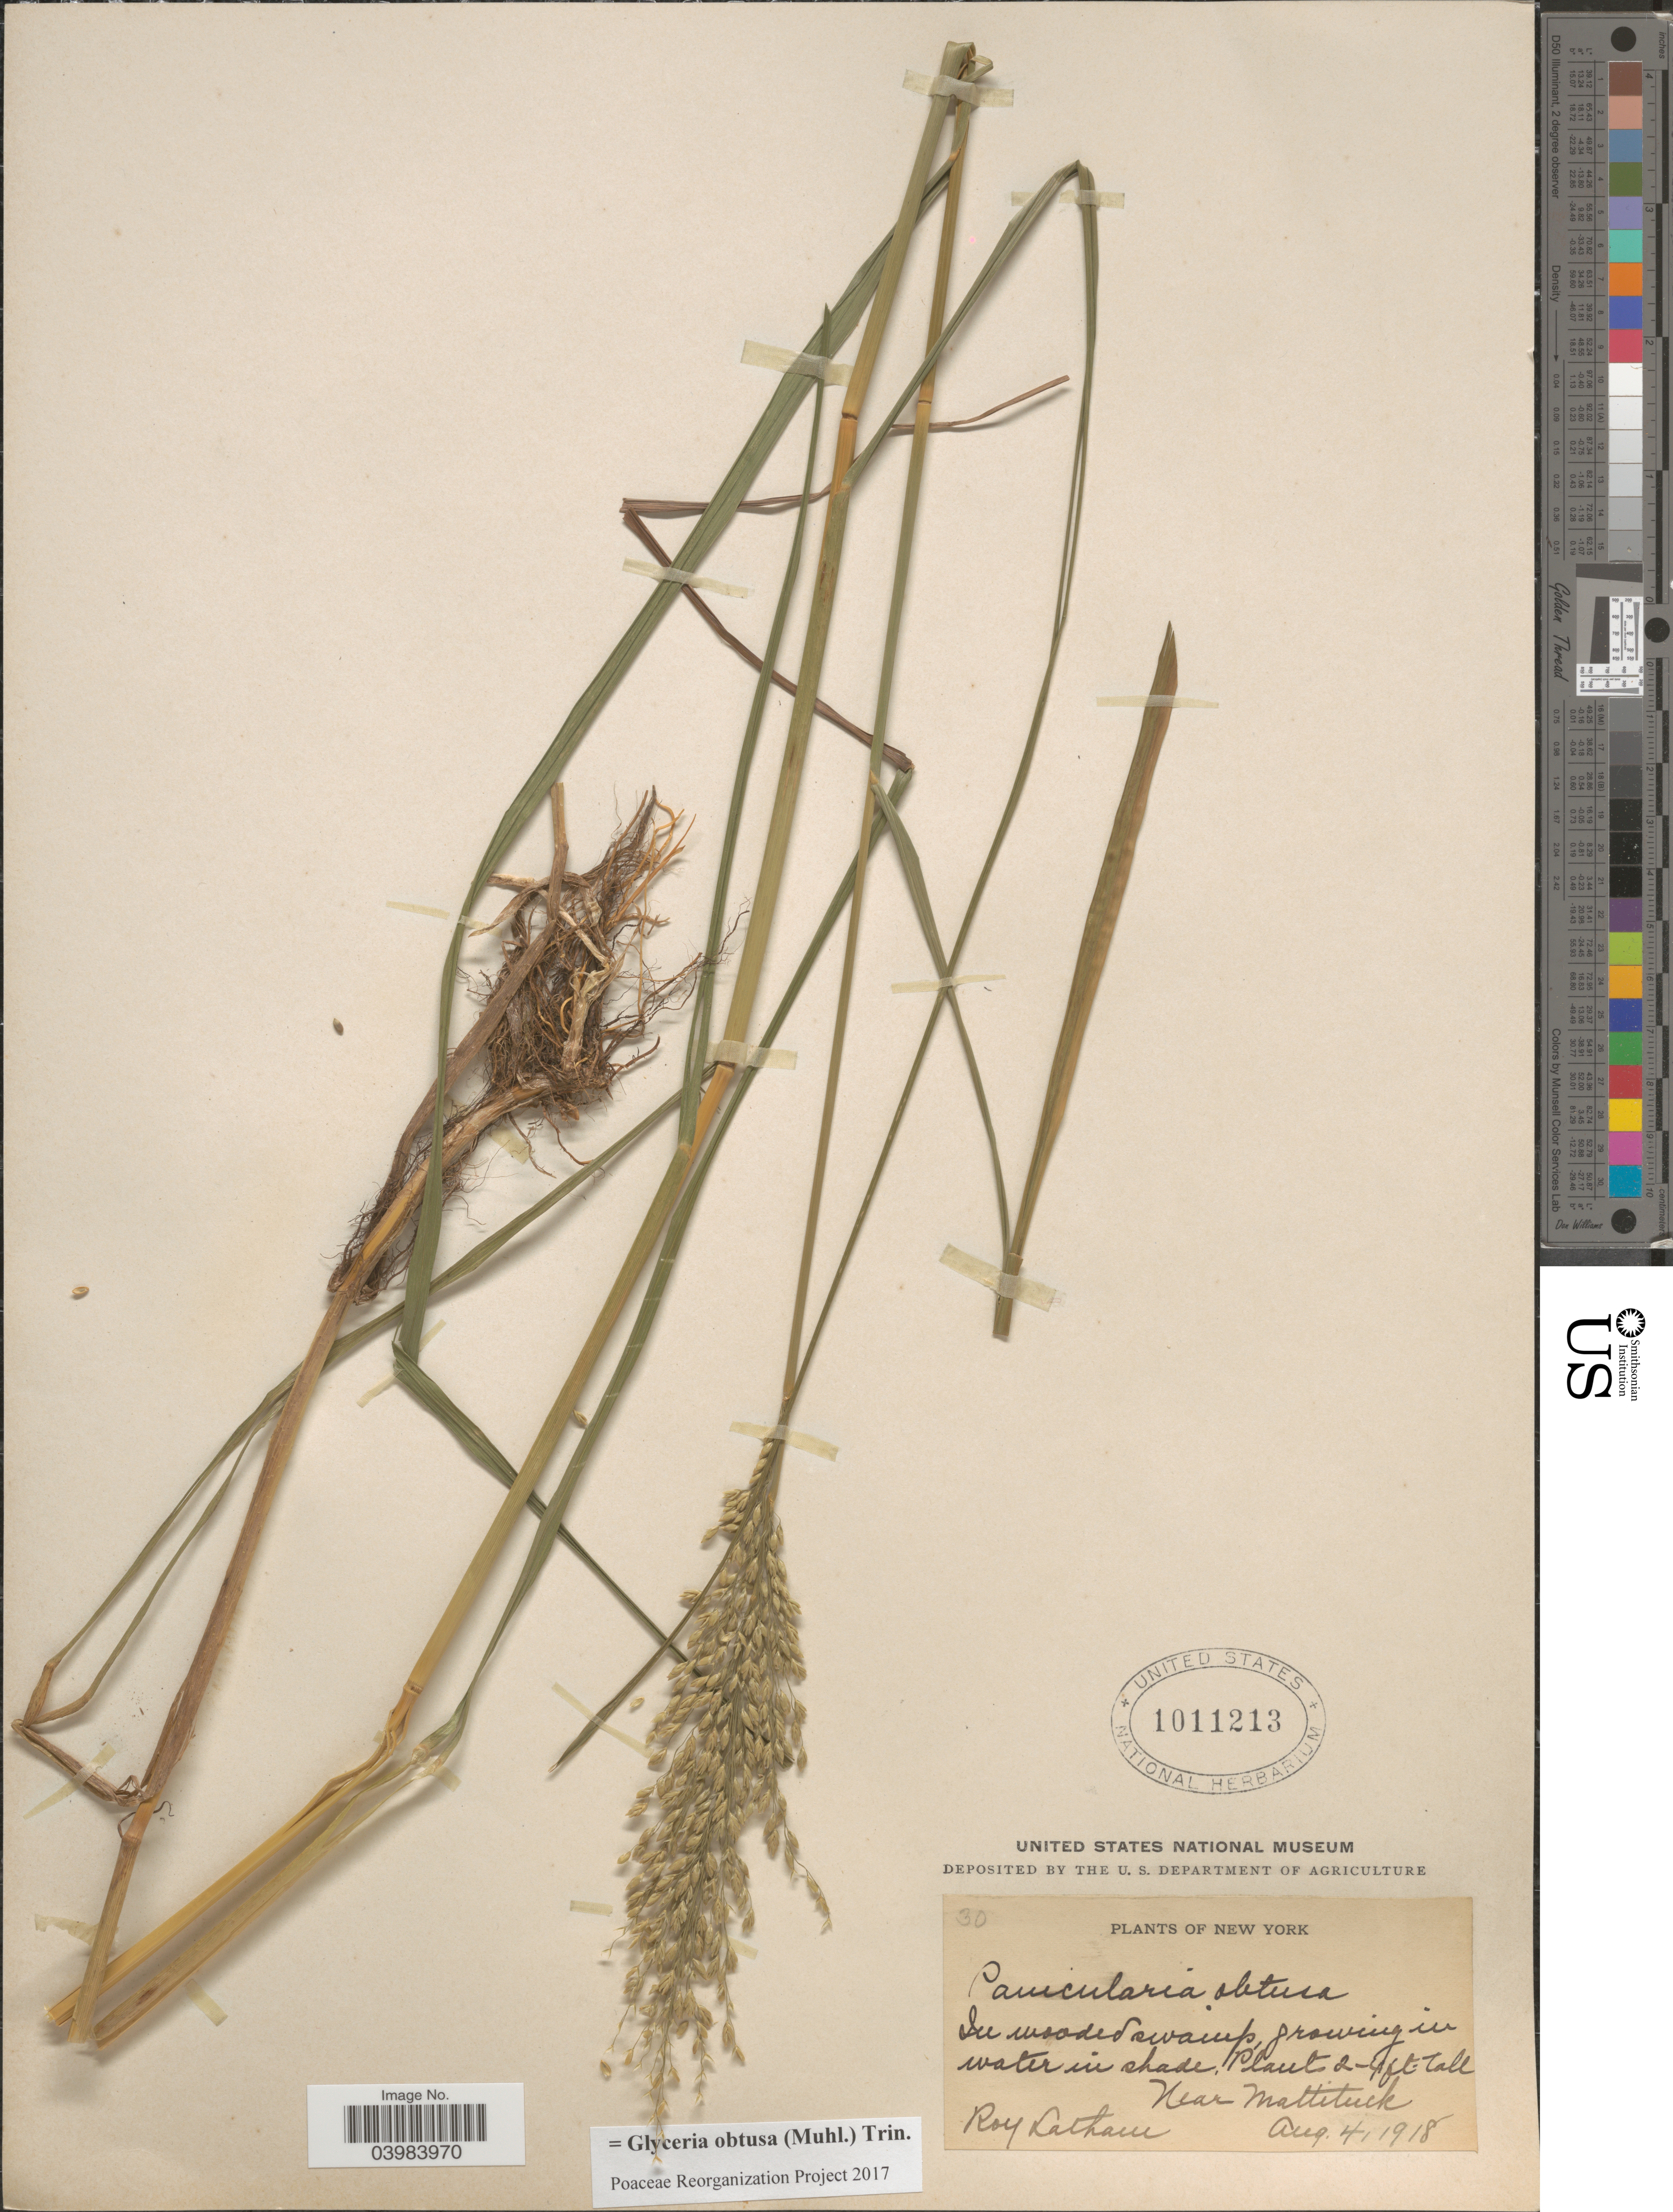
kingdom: Plantae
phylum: Tracheophyta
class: Liliopsida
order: Poales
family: Poaceae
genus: Glyceria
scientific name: Glyceria obtusa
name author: (Muhl.) Trin.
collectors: R. Latham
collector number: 30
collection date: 1918-08-04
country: United States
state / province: New York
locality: In wooded swamp, growing in water in shade. Near Mattituck.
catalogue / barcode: US 1011213